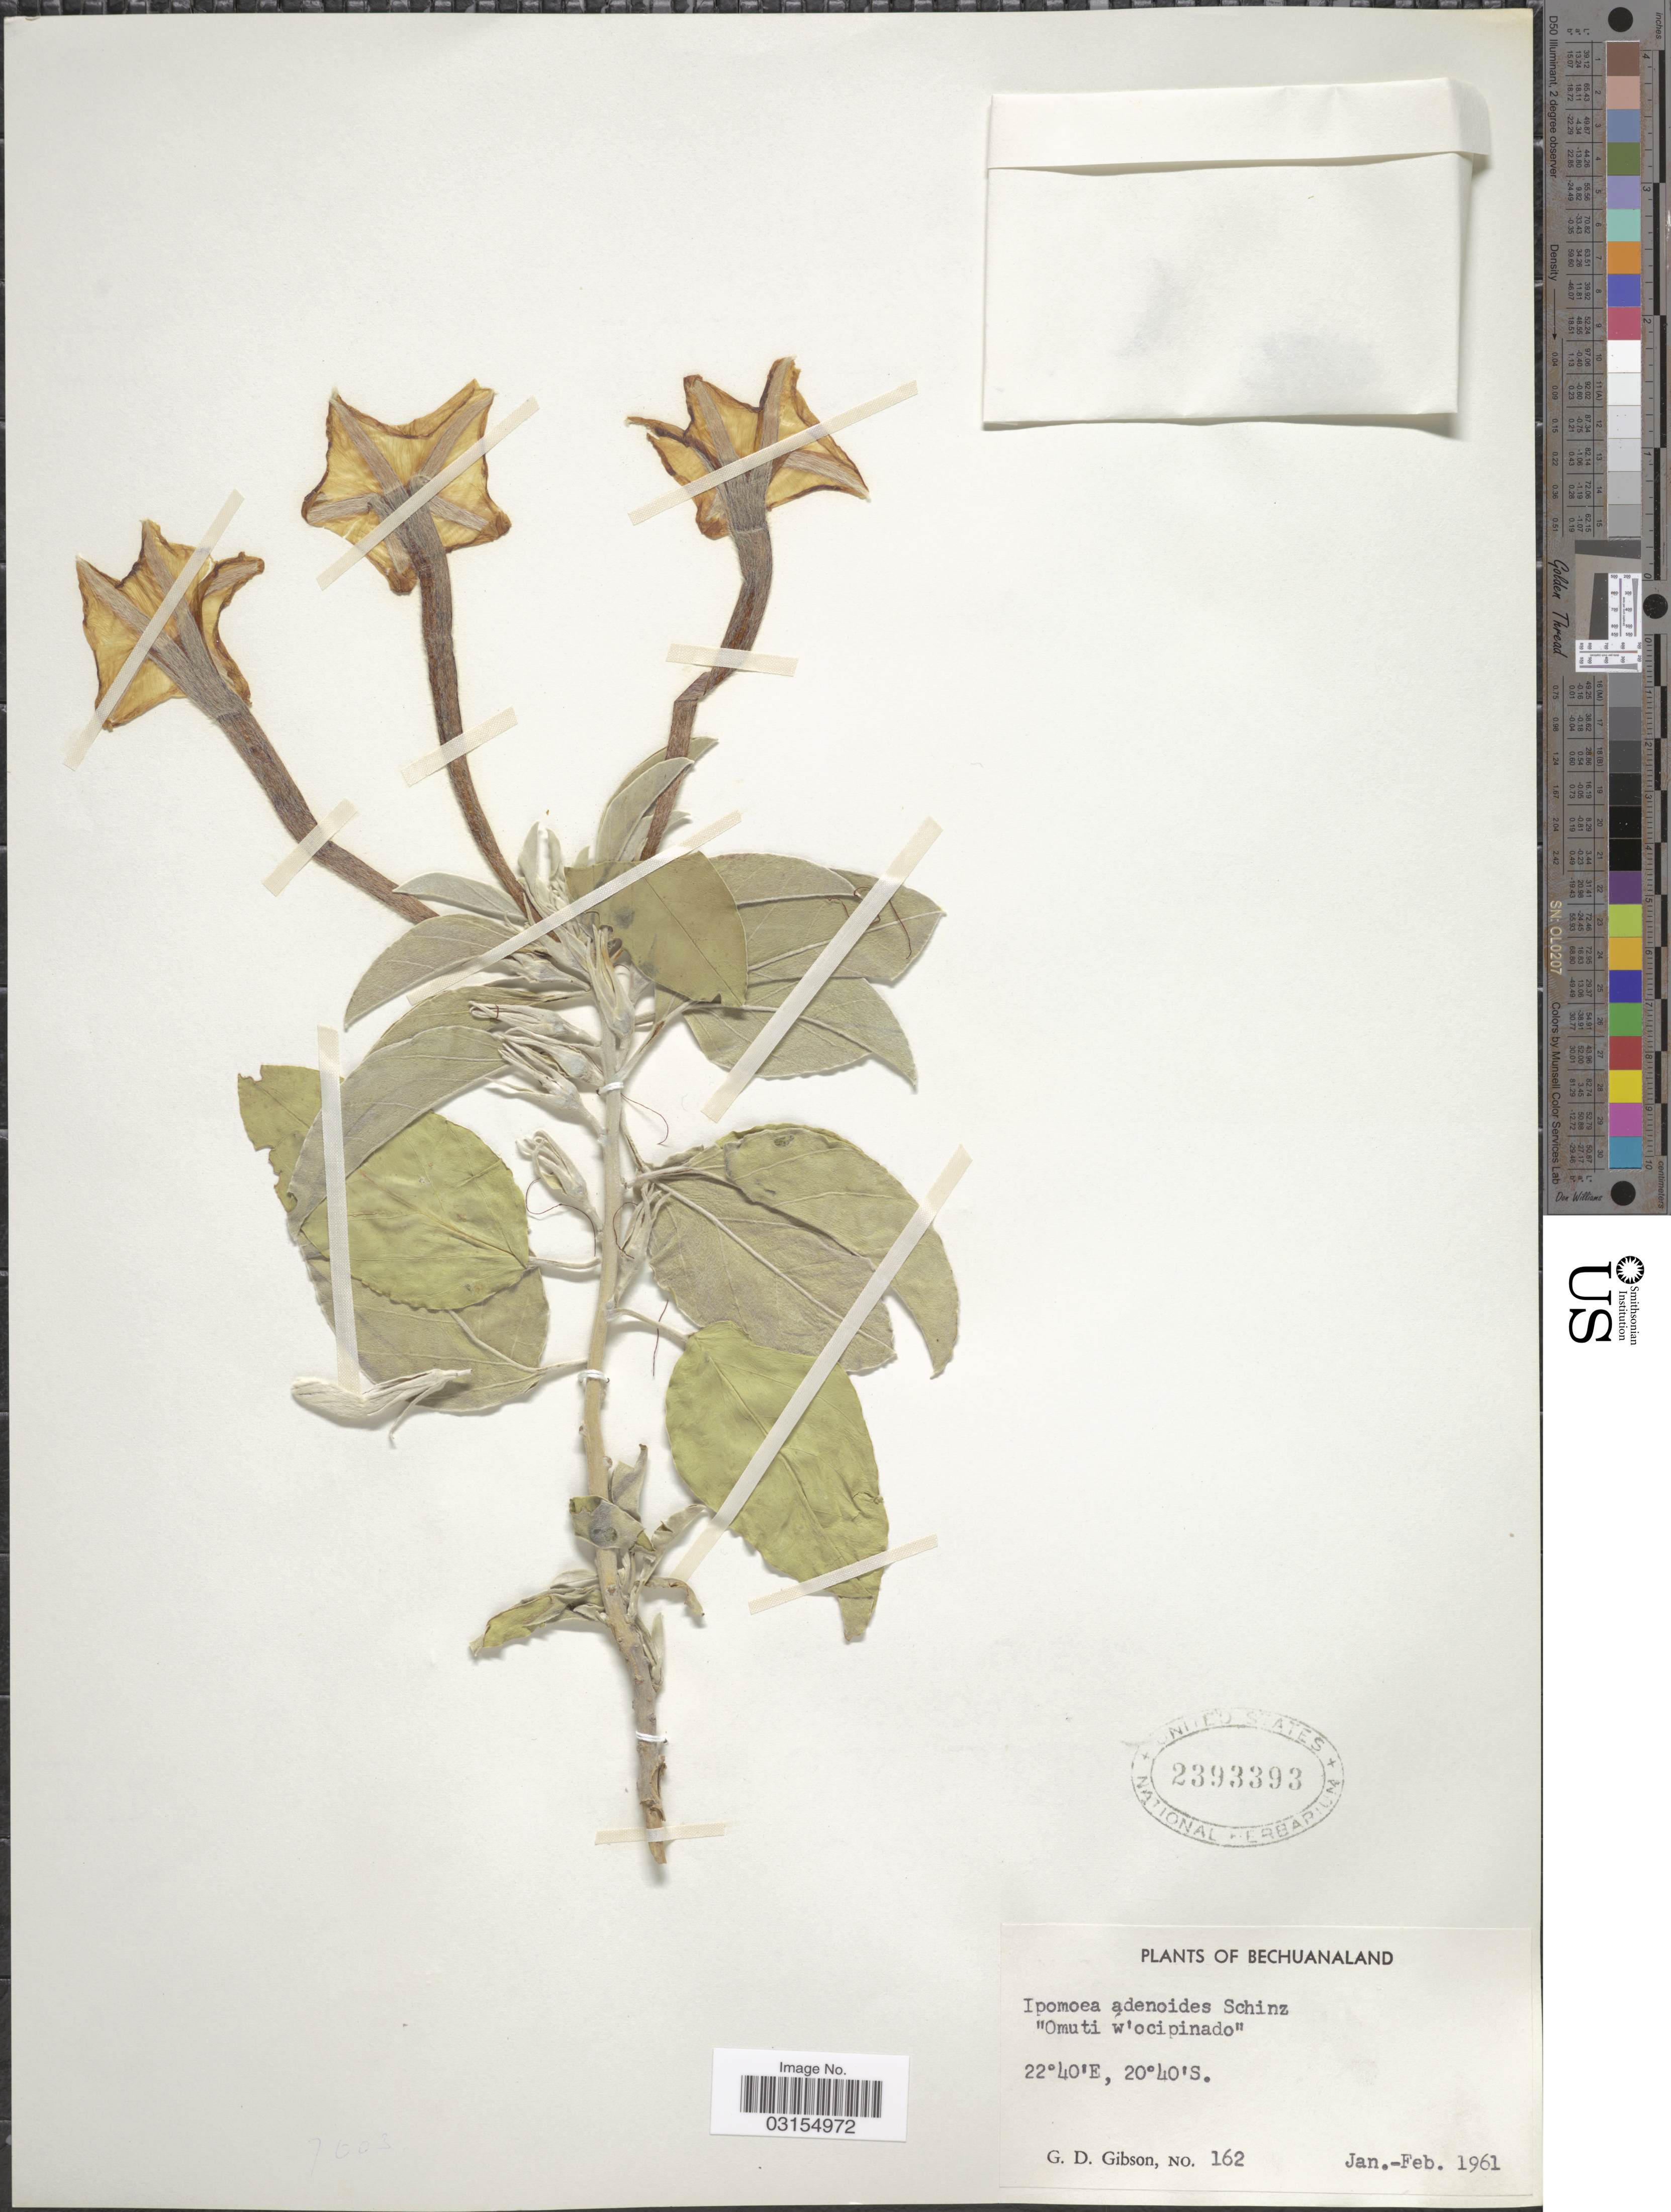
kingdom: Plantae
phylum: Tracheophyta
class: Magnoliopsida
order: Solanales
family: Convolvulaceae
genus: Ipomoea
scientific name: Ipomoea adenioides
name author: Schinz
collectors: G. D. Gibson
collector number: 162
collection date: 1961-01/1961-02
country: Botswana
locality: Bechuanaland.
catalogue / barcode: US 2393393